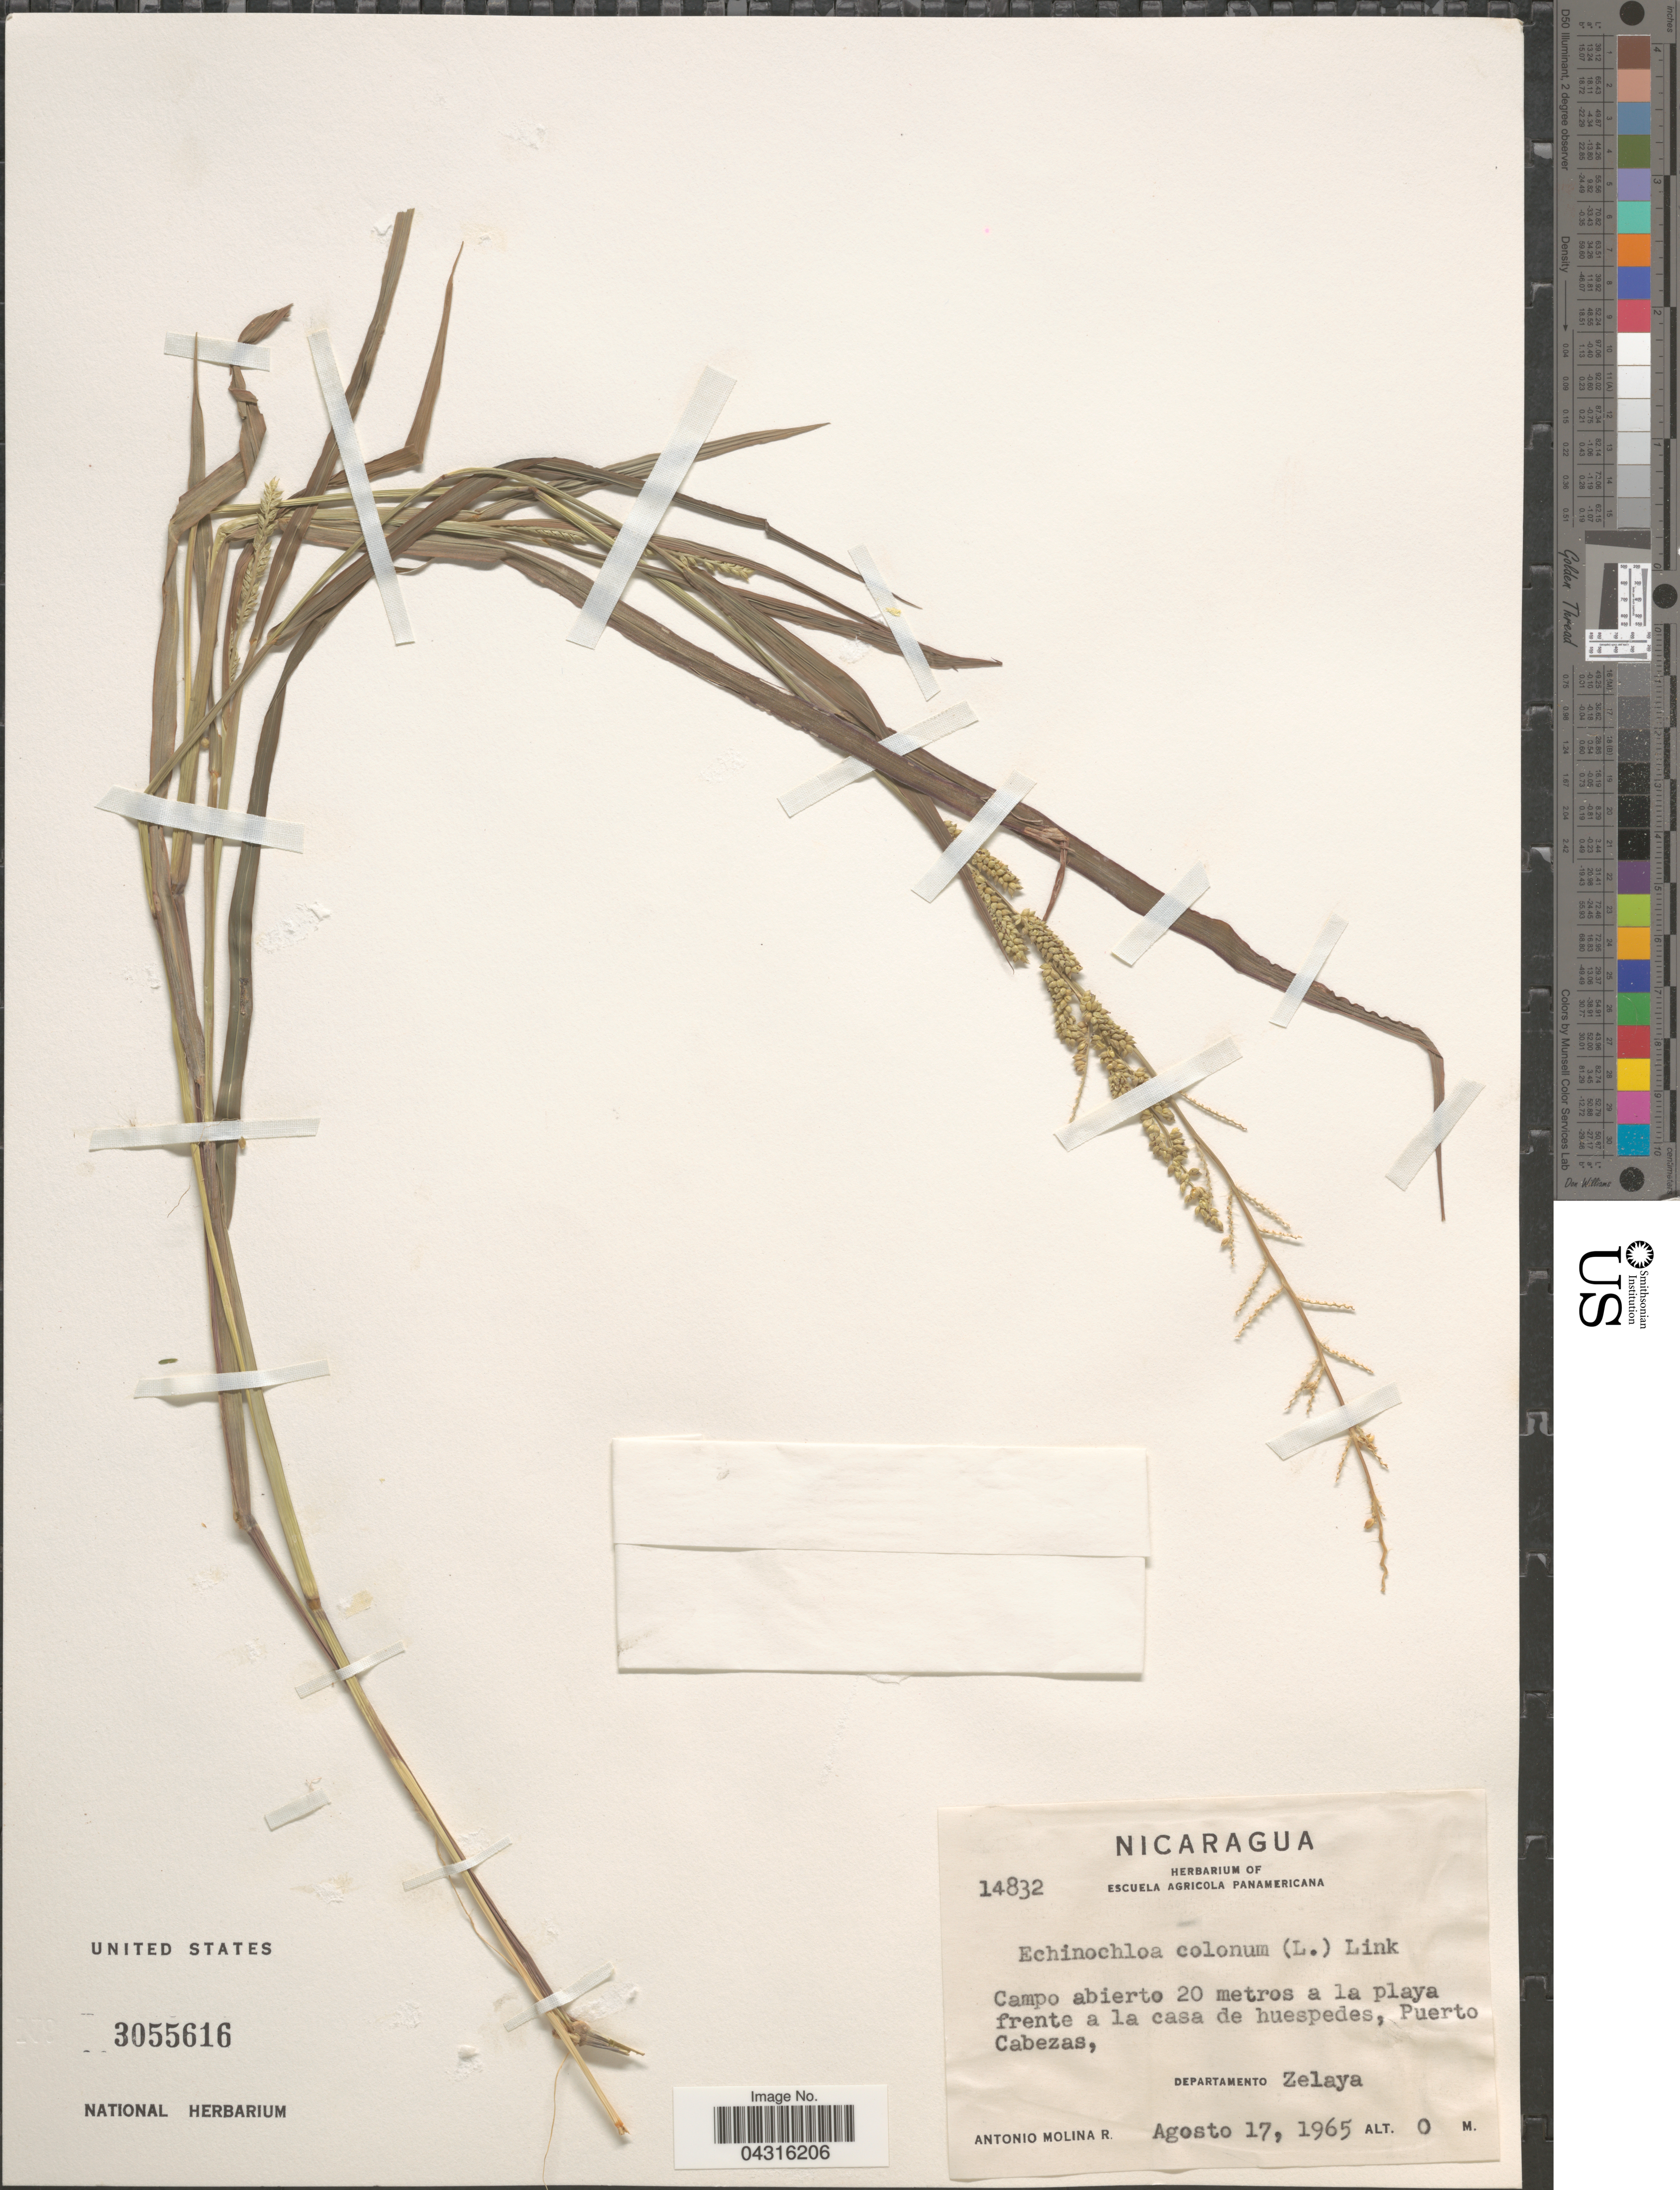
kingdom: Plantae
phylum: Tracheophyta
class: Liliopsida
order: Poales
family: Poaceae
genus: Echinochloa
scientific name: Echinochloa colona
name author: (L.) Link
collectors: A. Molina R.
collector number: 14832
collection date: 1965-08-17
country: Nicaragua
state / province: Atlántico Norte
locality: Campo abierto 20 metros a la playa frente a la casa de huespedes, Puerto Cabezas, Departamento Zelaya.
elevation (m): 0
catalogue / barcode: US 3055616